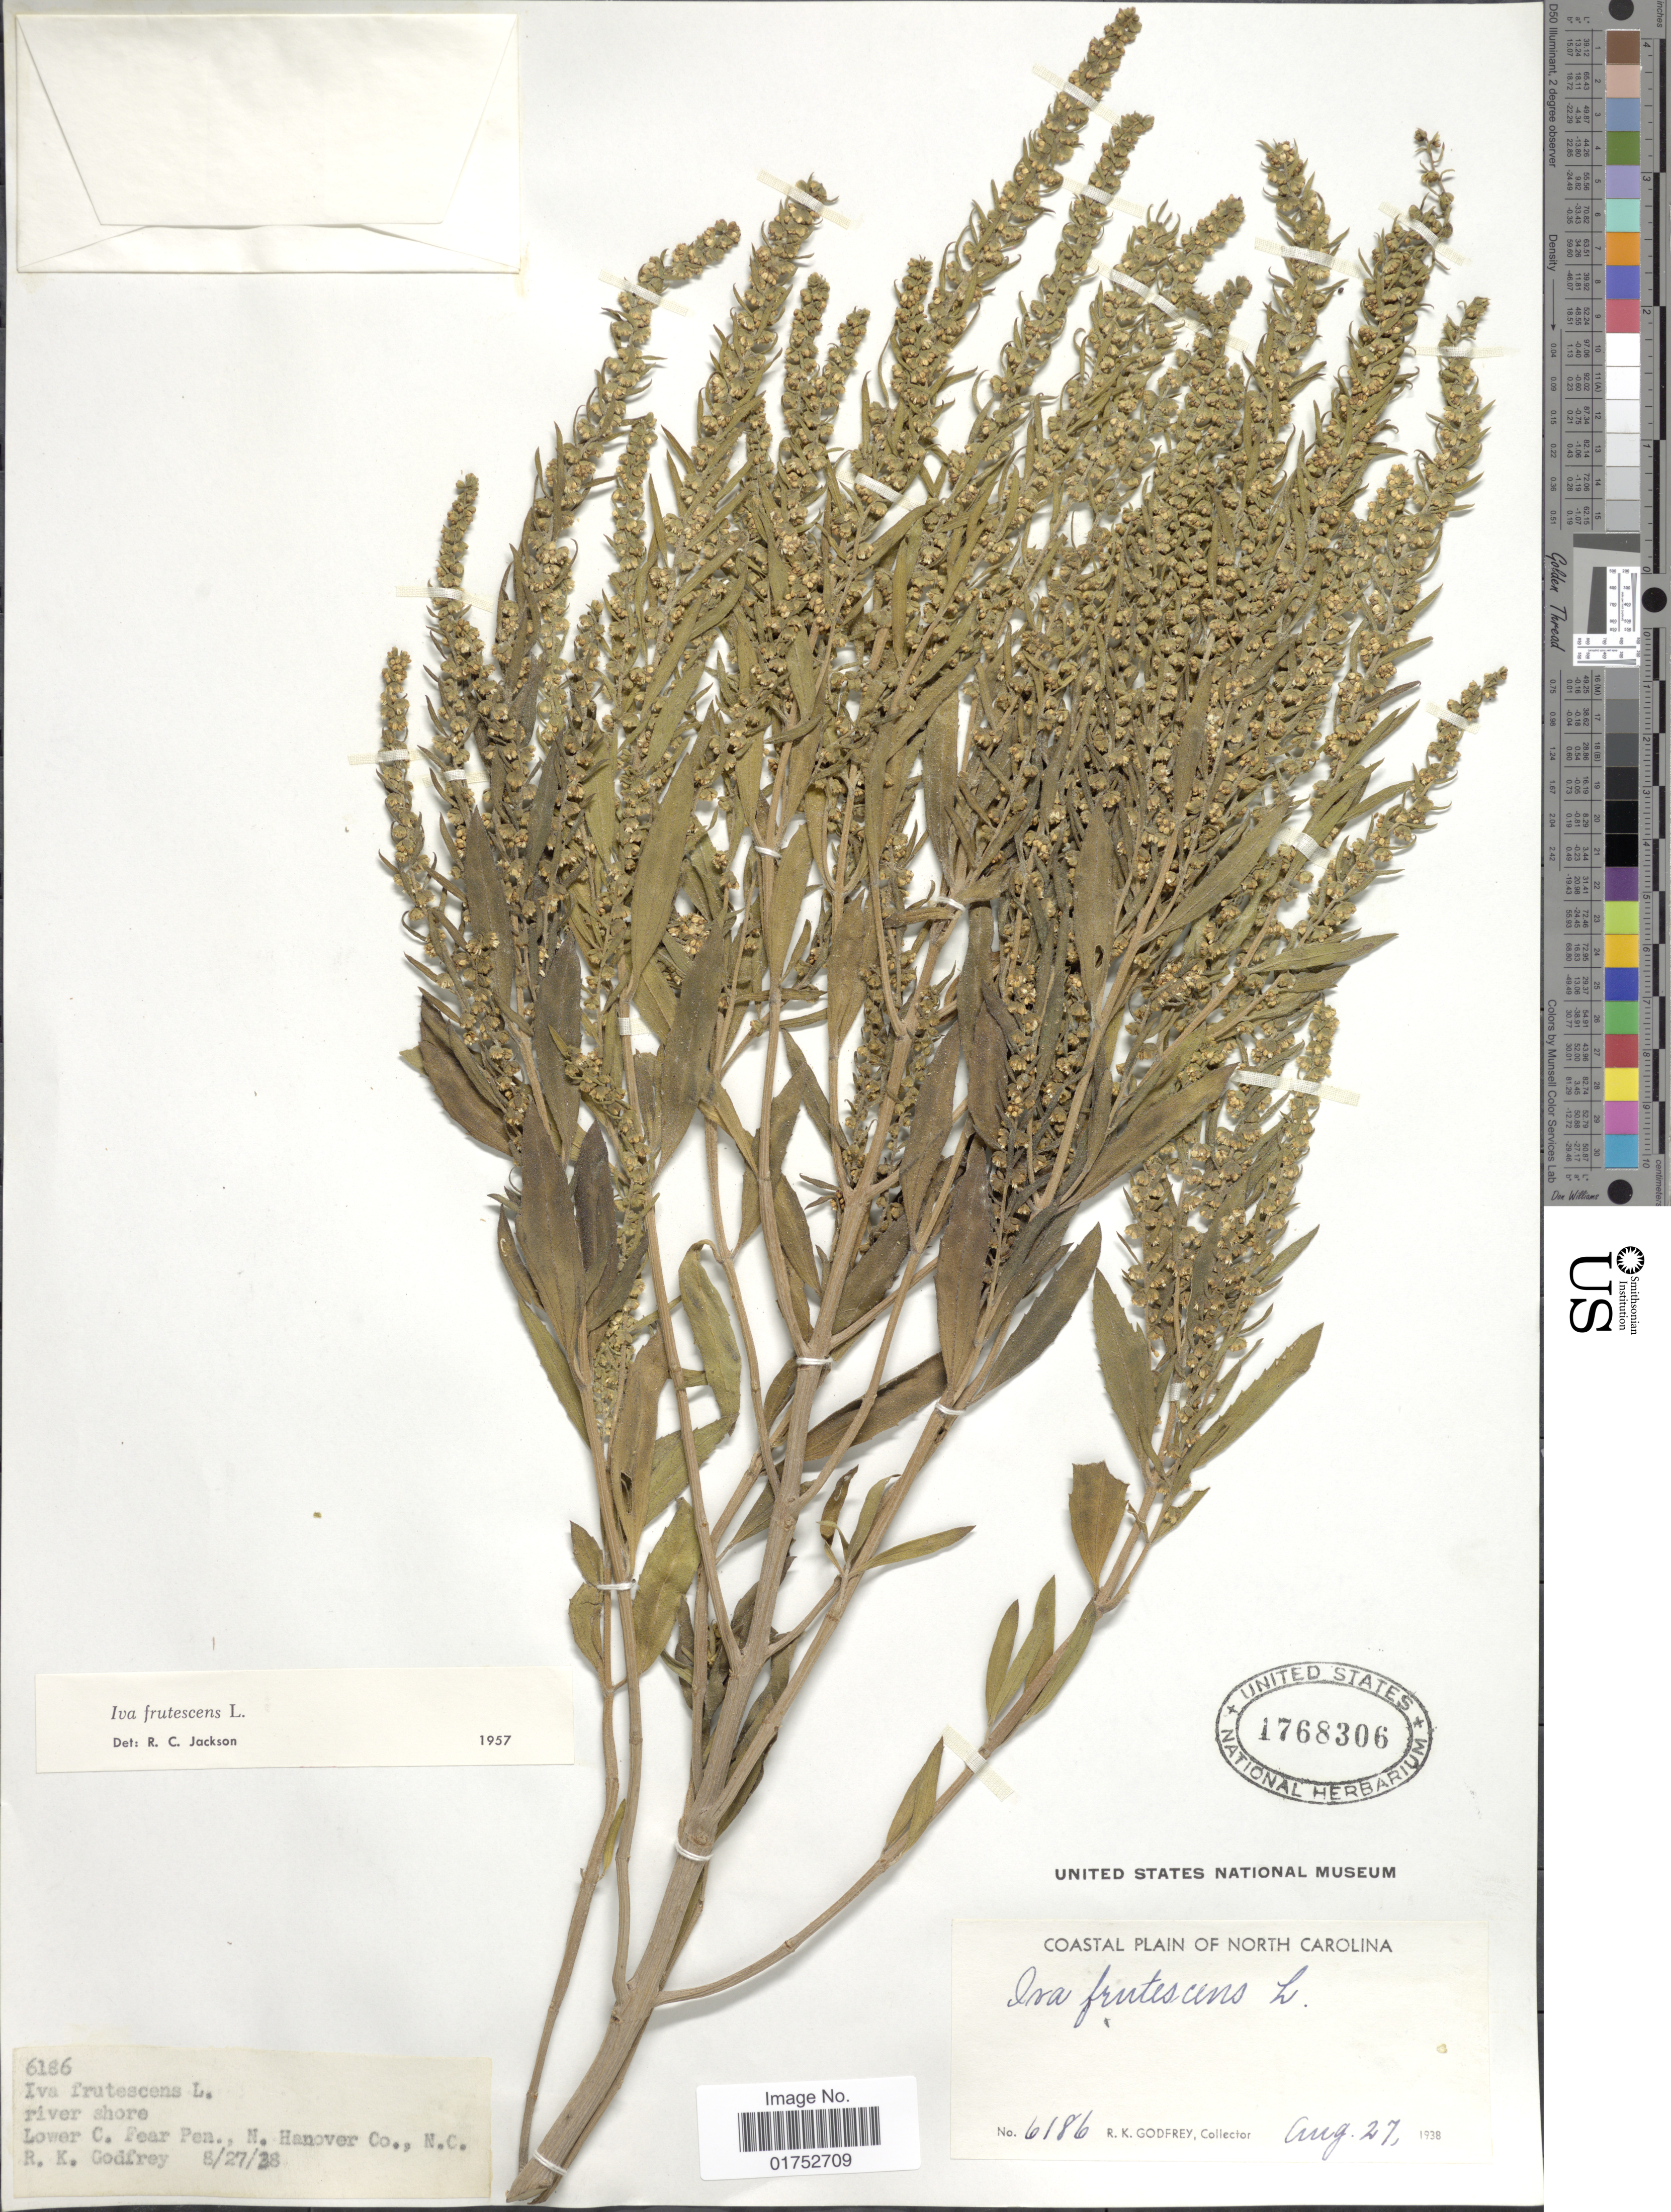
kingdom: Plantae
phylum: Tracheophyta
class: Magnoliopsida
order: Asterales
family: Asteraceae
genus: Iva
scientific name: Iva frutescens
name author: L.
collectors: R. K. Godfrey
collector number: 6186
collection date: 1938-08-27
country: United States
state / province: North Carolina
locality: Lower C. Fear Pen., N. Hanover Co., N. C.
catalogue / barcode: US 1768306